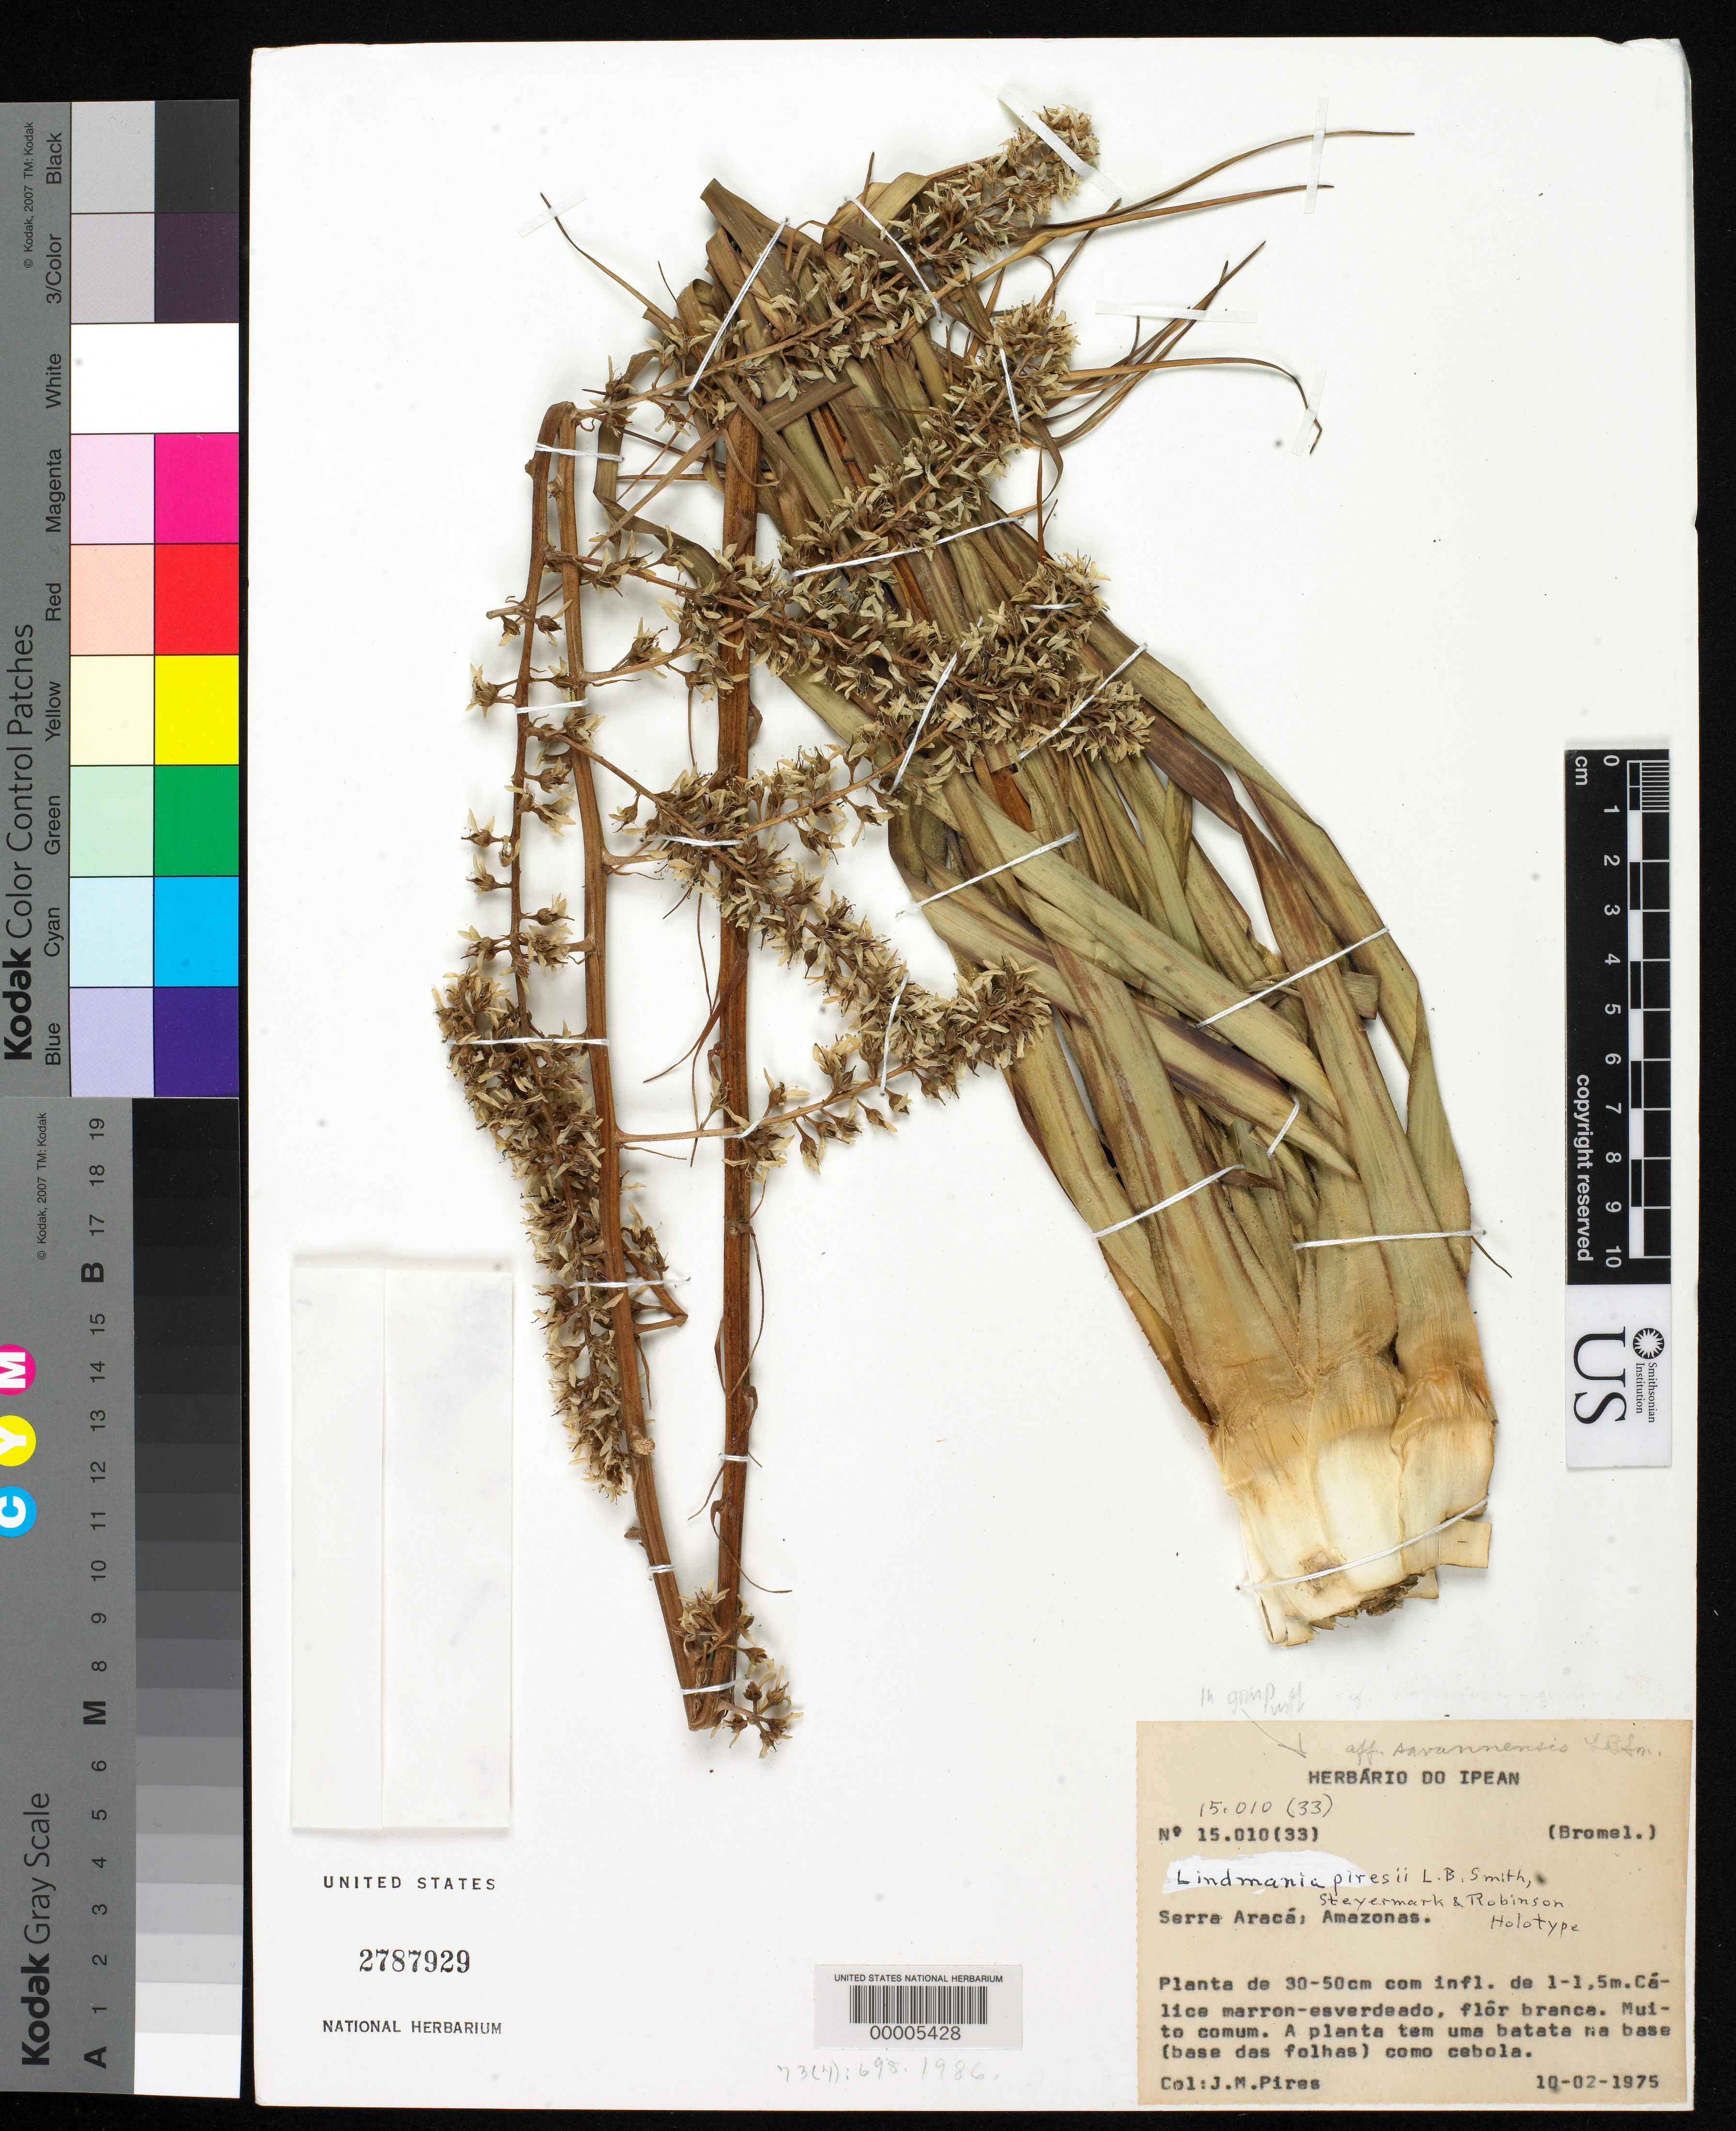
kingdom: Plantae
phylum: Tracheophyta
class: Liliopsida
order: Poales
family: Bromeliaceae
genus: Lindmania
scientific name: Lindmania piresii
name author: L.B. Sm.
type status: Holotype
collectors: J. M. Pires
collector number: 15010(33)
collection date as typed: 10 Feb 1975 or 02 Oct 1975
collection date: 1975-02-10 or 1975-10-02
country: Brazil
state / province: Amazonas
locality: Serra Araca.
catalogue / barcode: US 2787929